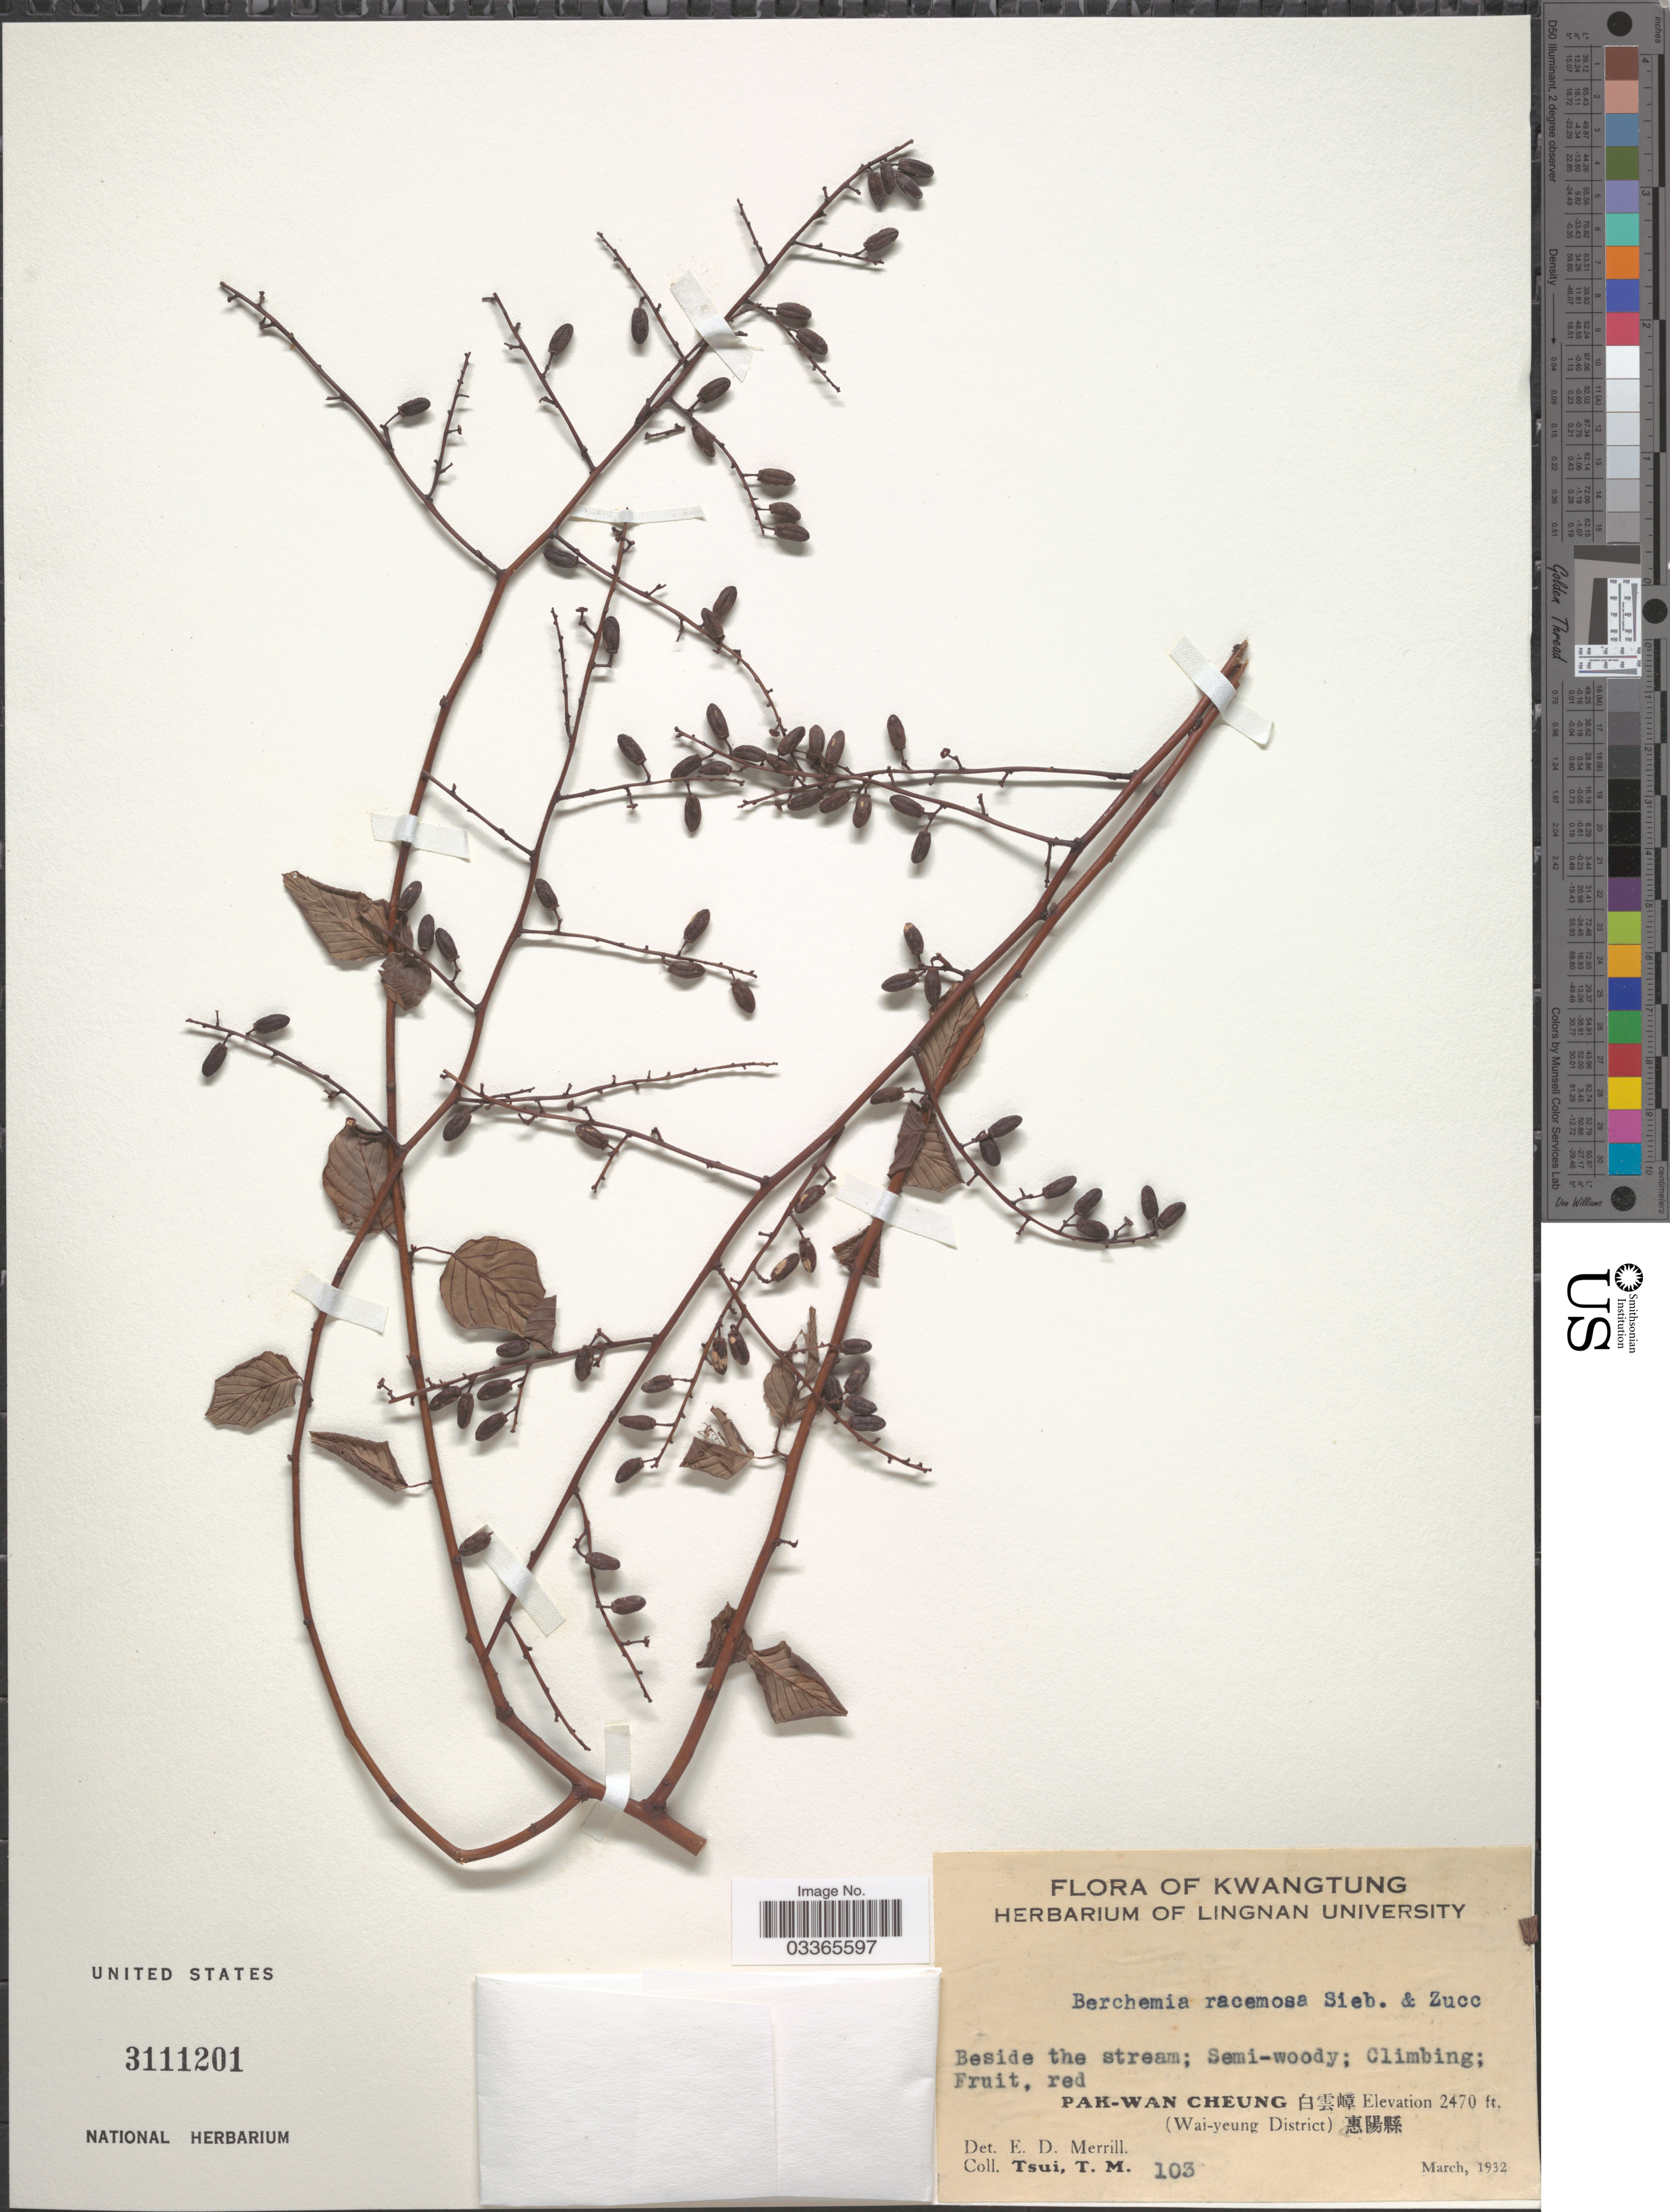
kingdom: Plantae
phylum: Tracheophyta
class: Magnoliopsida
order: Rosales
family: Rhamnaceae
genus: Berchemia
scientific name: Berchemia racemosa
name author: Siebold & Zucc.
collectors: T. Tsui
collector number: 103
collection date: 1932-03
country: China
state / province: Guangdong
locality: Kwatung,Pak-Wan Cheung (Wai-yeung District) .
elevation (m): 753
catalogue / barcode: US 3111201